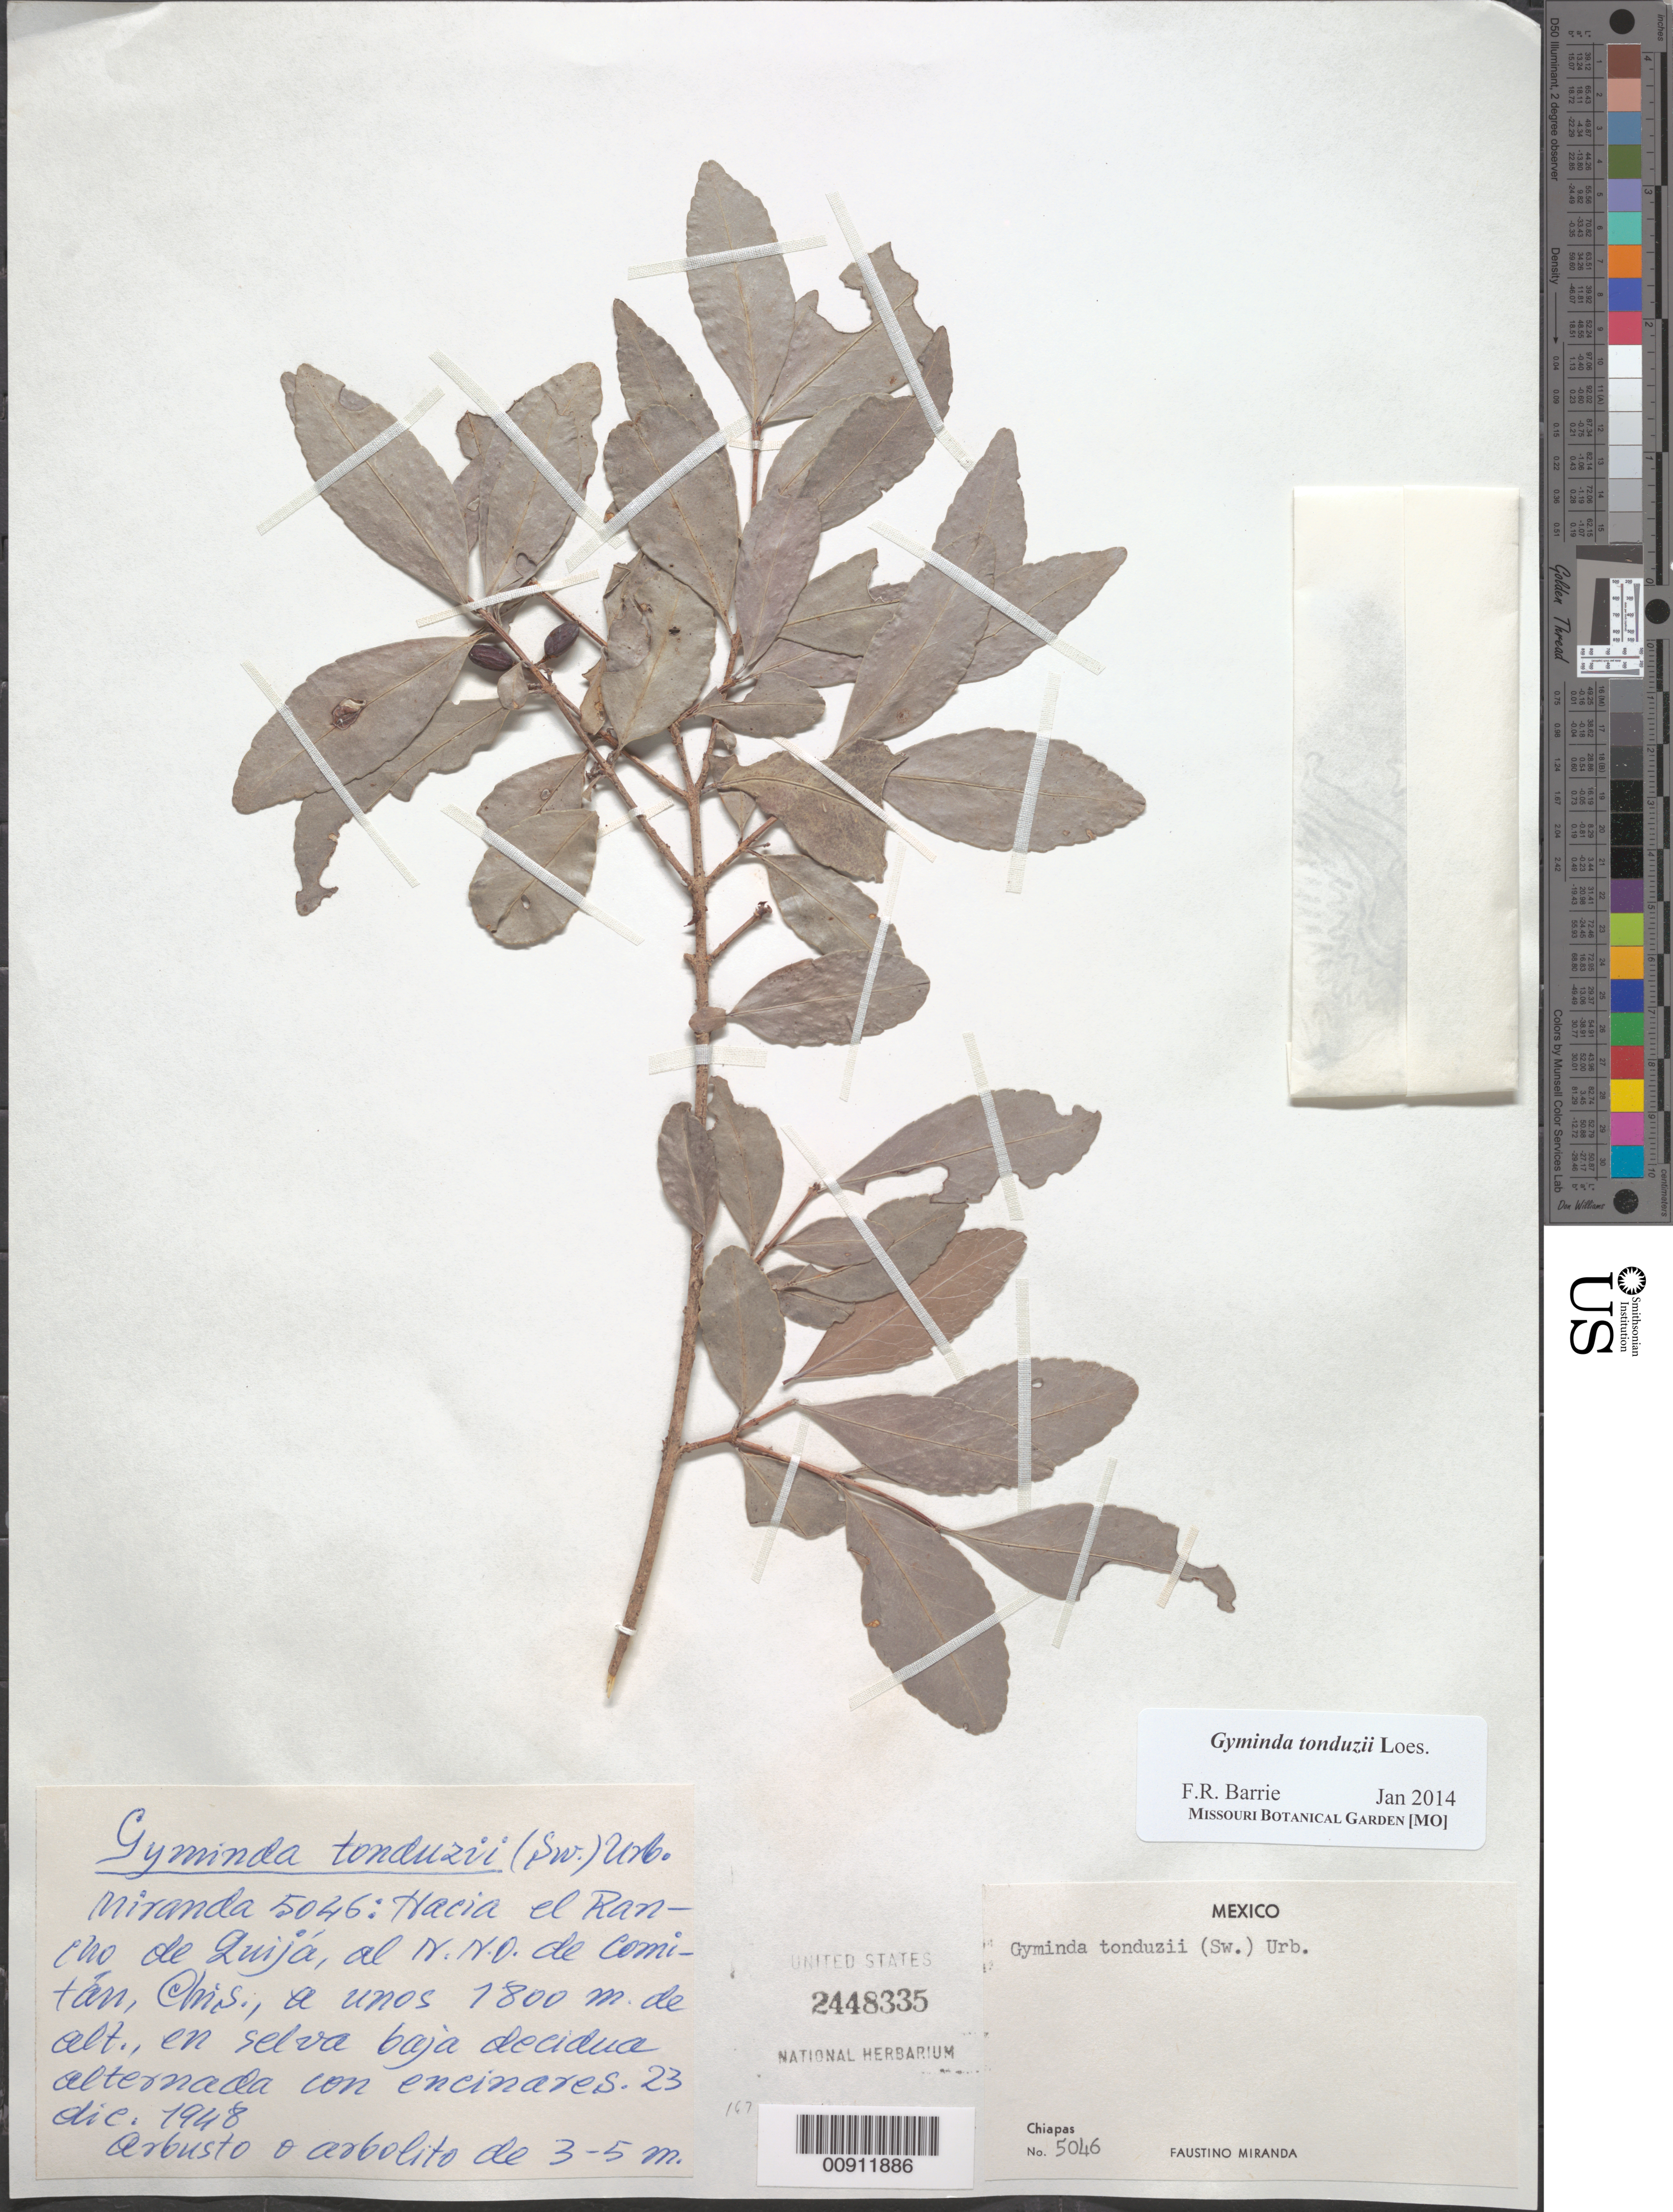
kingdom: Plantae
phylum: Tracheophyta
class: Magnoliopsida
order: Celastrales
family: Celastraceae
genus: Crossopetalum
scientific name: Crossopetalum tonduzii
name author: (Loes.) Lundell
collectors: Miranda G., F.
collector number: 5046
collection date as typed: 23 Dec 1948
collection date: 1948-12-23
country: Mexico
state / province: Chiapas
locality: Hacia el Rancho de Quijá, al N.N.O. de Comitán, Chiapas.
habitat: En selva baja decidua alternada con encinares.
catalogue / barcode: US 2448335